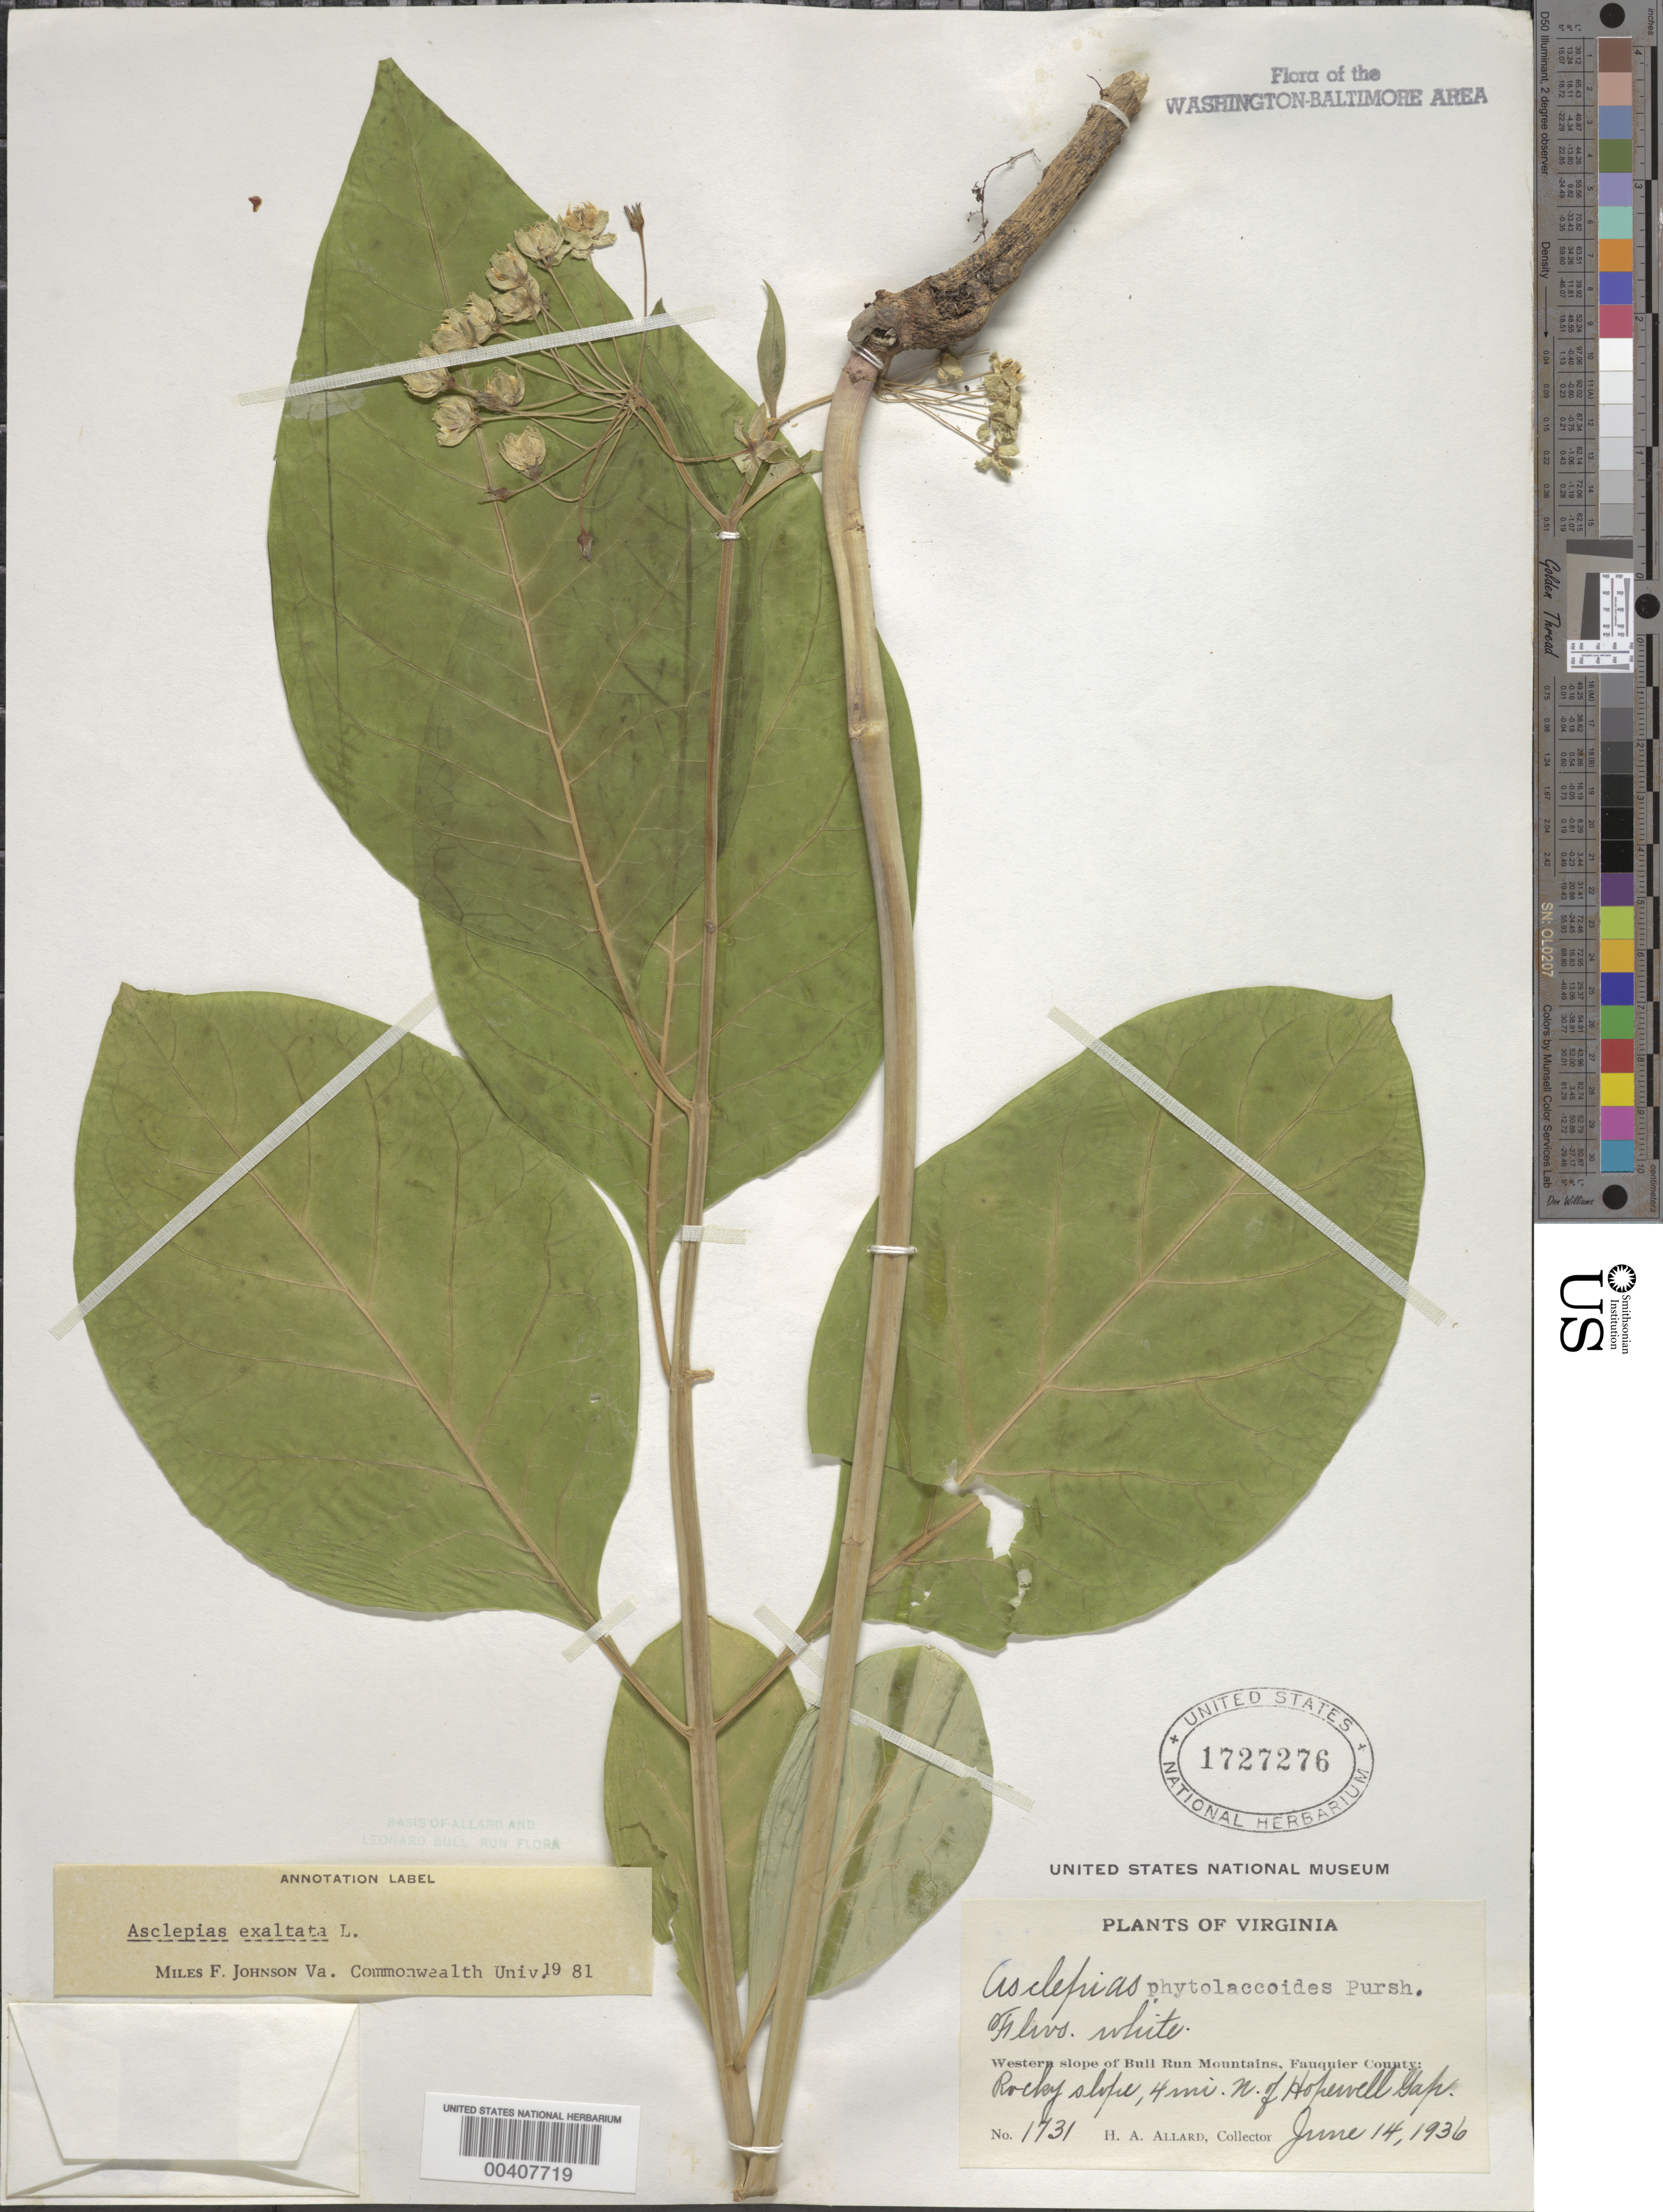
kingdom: Plantae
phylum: Tracheophyta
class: Magnoliopsida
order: Gentianales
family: Apocynaceae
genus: Asclepias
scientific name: Asclepias exaltata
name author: Muhl.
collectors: H. A. Allard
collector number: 1731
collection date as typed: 14 Jun 1936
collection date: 1936-06-14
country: United States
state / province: Virginia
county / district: Fauquier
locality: North of Hopewell Gap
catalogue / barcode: US 1727276